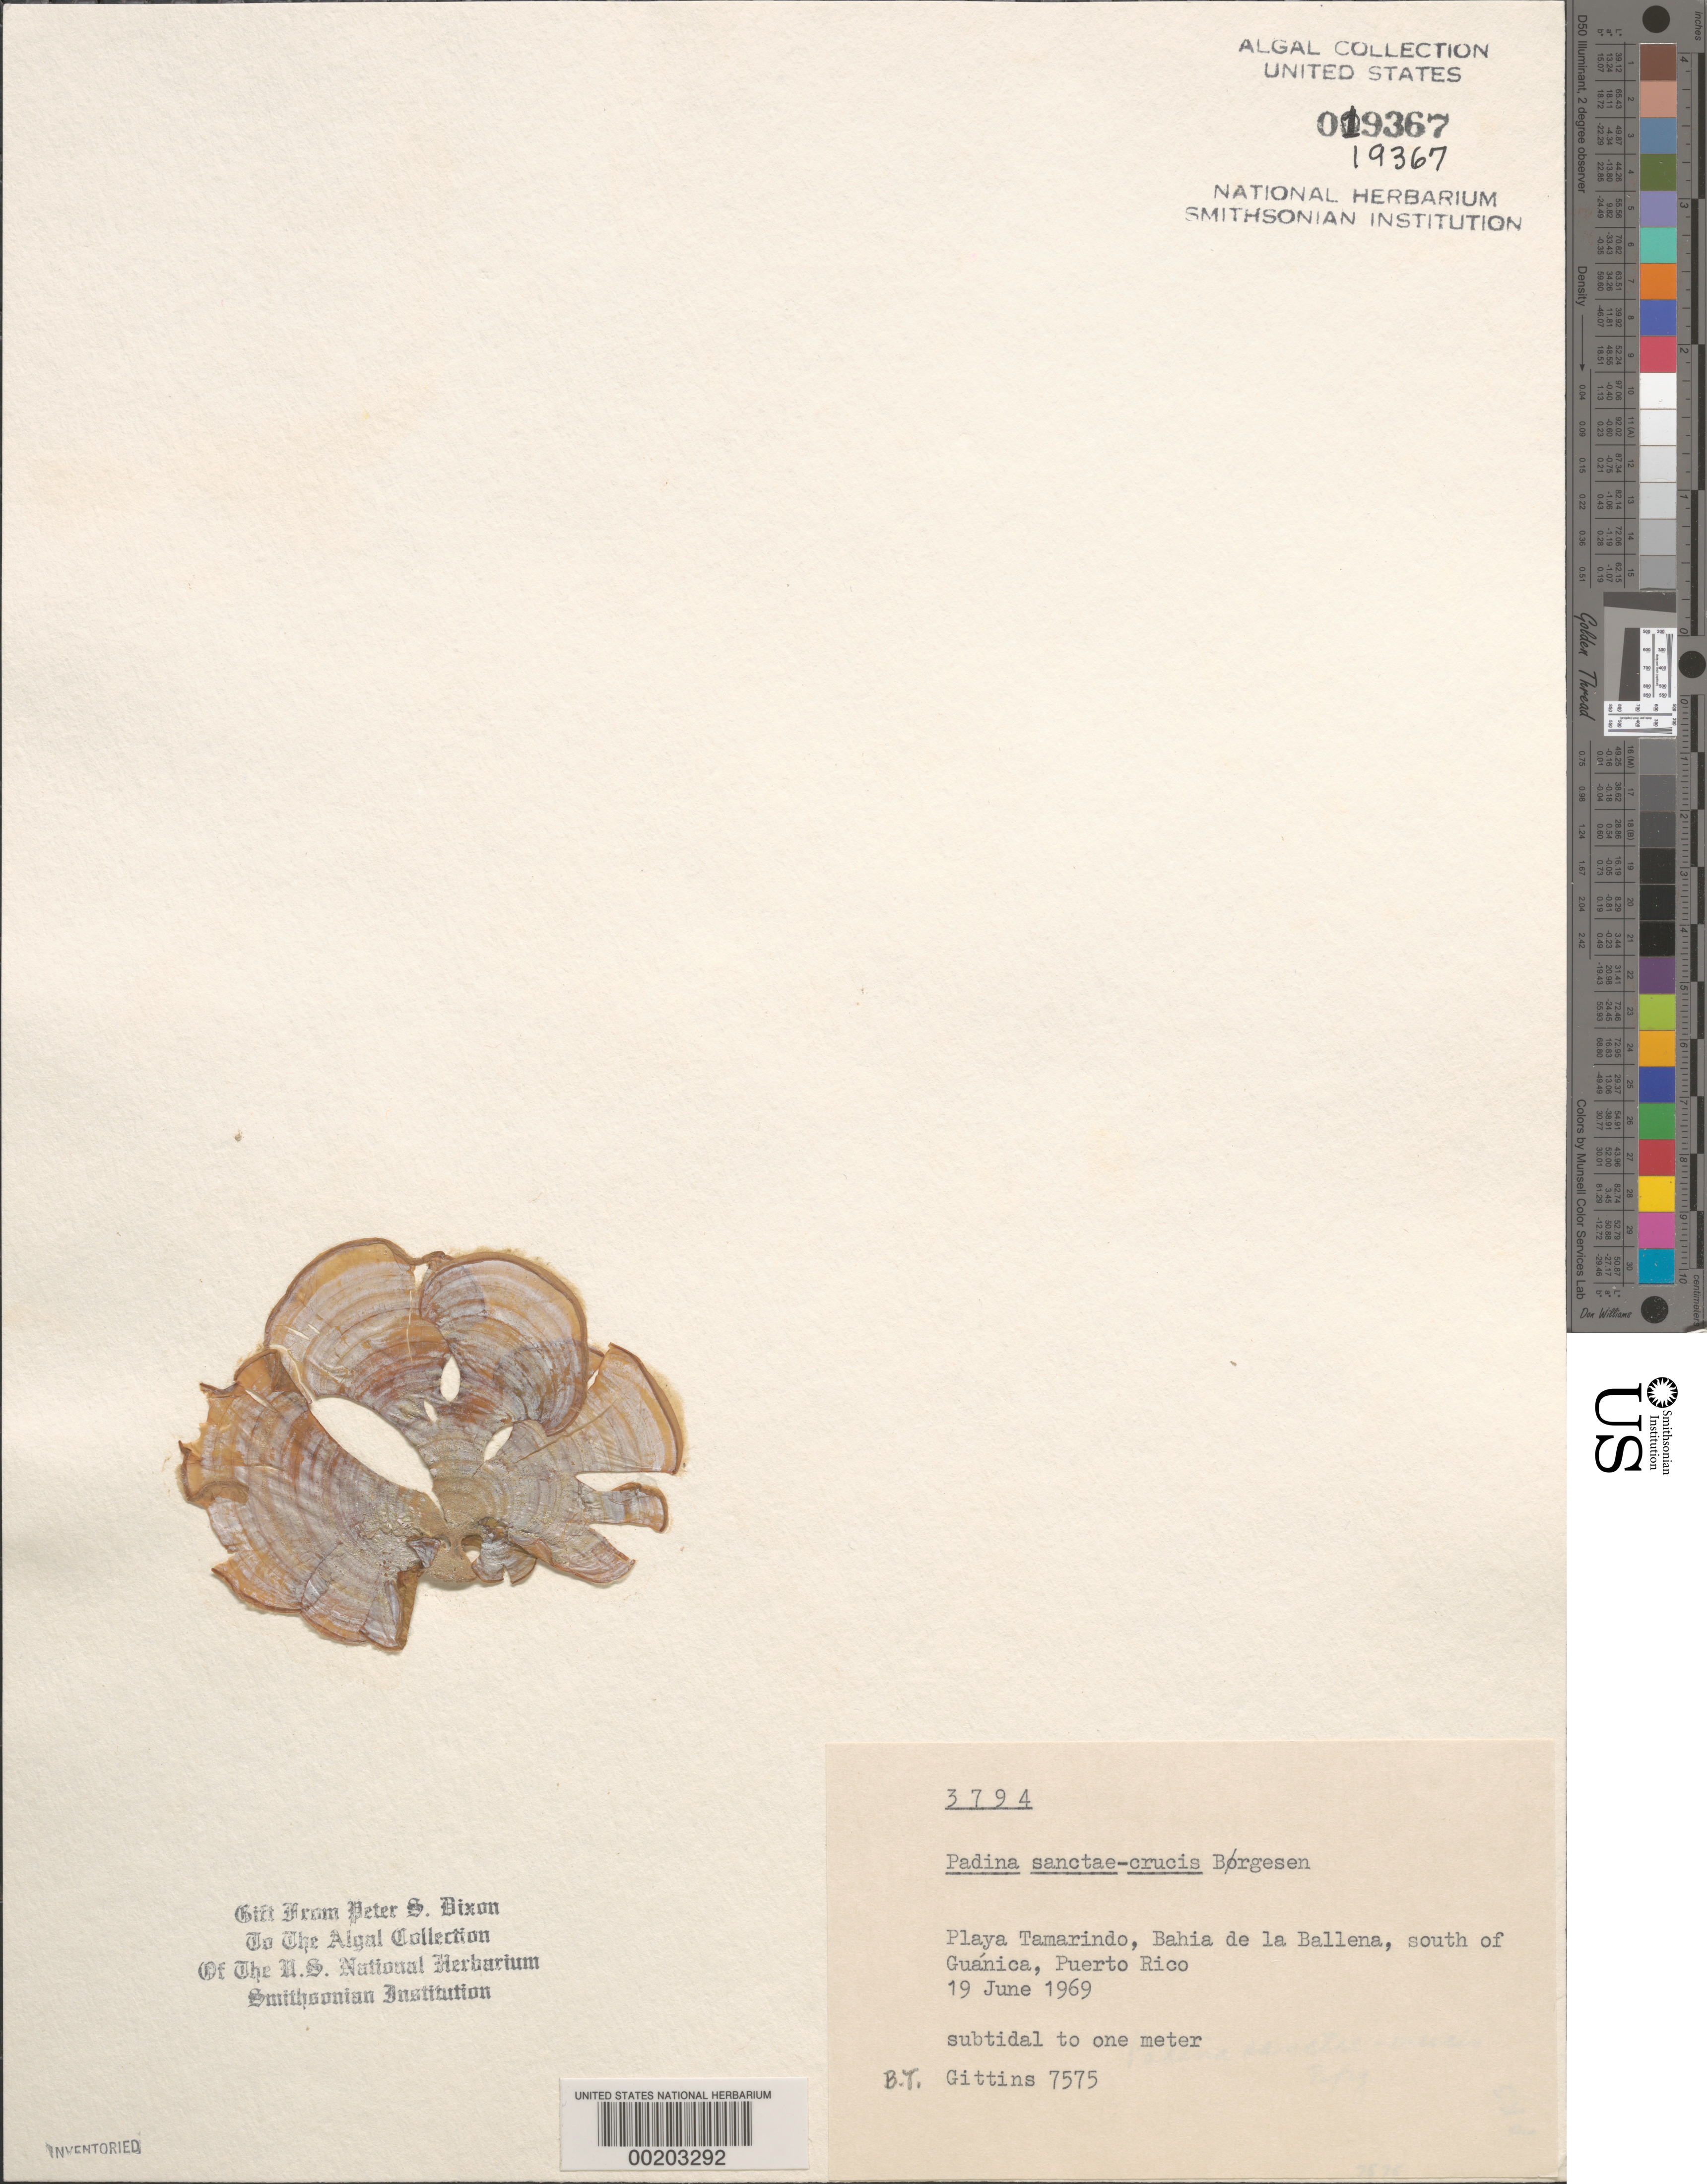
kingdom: Chromista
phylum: Ochrophyta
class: Phaeophyceae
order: Dictyotales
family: Dictyotaceae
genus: Padina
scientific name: Padina sanctae-crucis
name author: Børgesen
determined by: Dixon, P. S.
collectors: B. Gittins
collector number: BTG 7575 & PSD 3794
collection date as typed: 19 Jun 1969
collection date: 1969-06-19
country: Puerto Rico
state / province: Guanica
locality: Playa Tamarindo, Bahia de la Ballena, south of Guanica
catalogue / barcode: US 19367